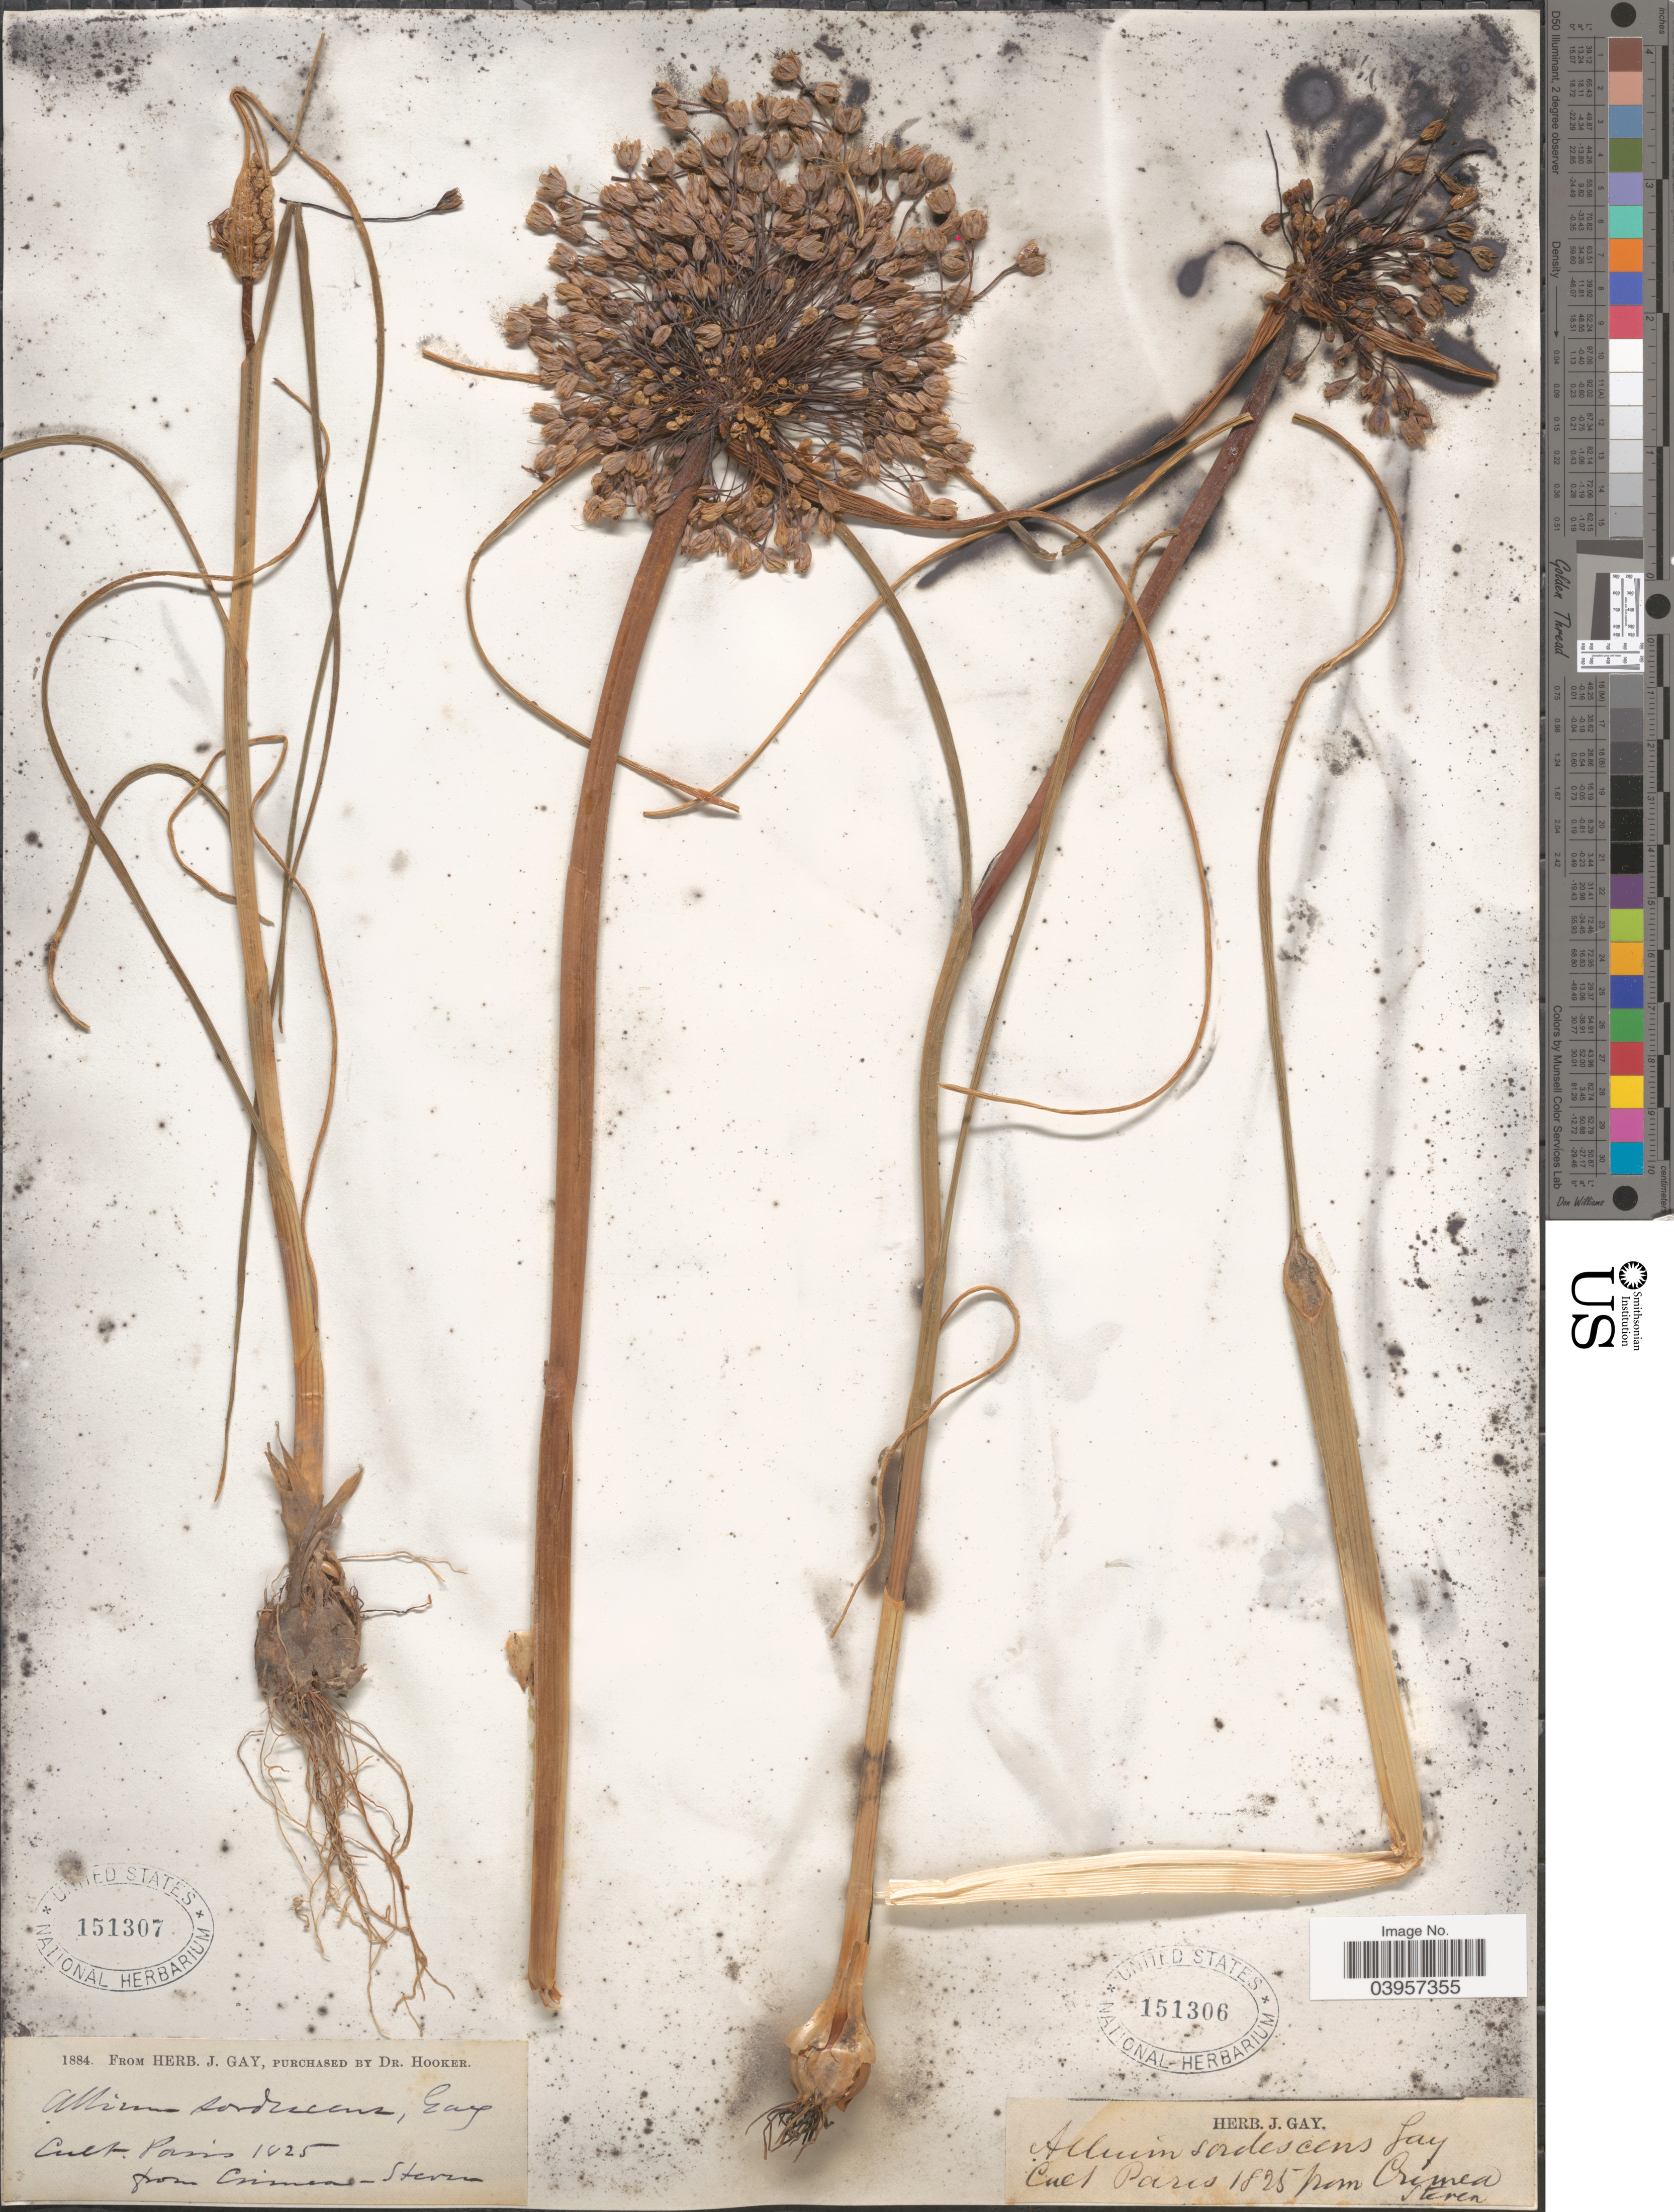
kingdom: Plantae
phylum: Tracheophyta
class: Liliopsida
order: Asparagales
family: Amaryllidaceae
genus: Allium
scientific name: Allium sordescens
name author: Gay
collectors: ex herb. J. Gay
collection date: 1825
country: France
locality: Paris.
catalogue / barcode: US 151306